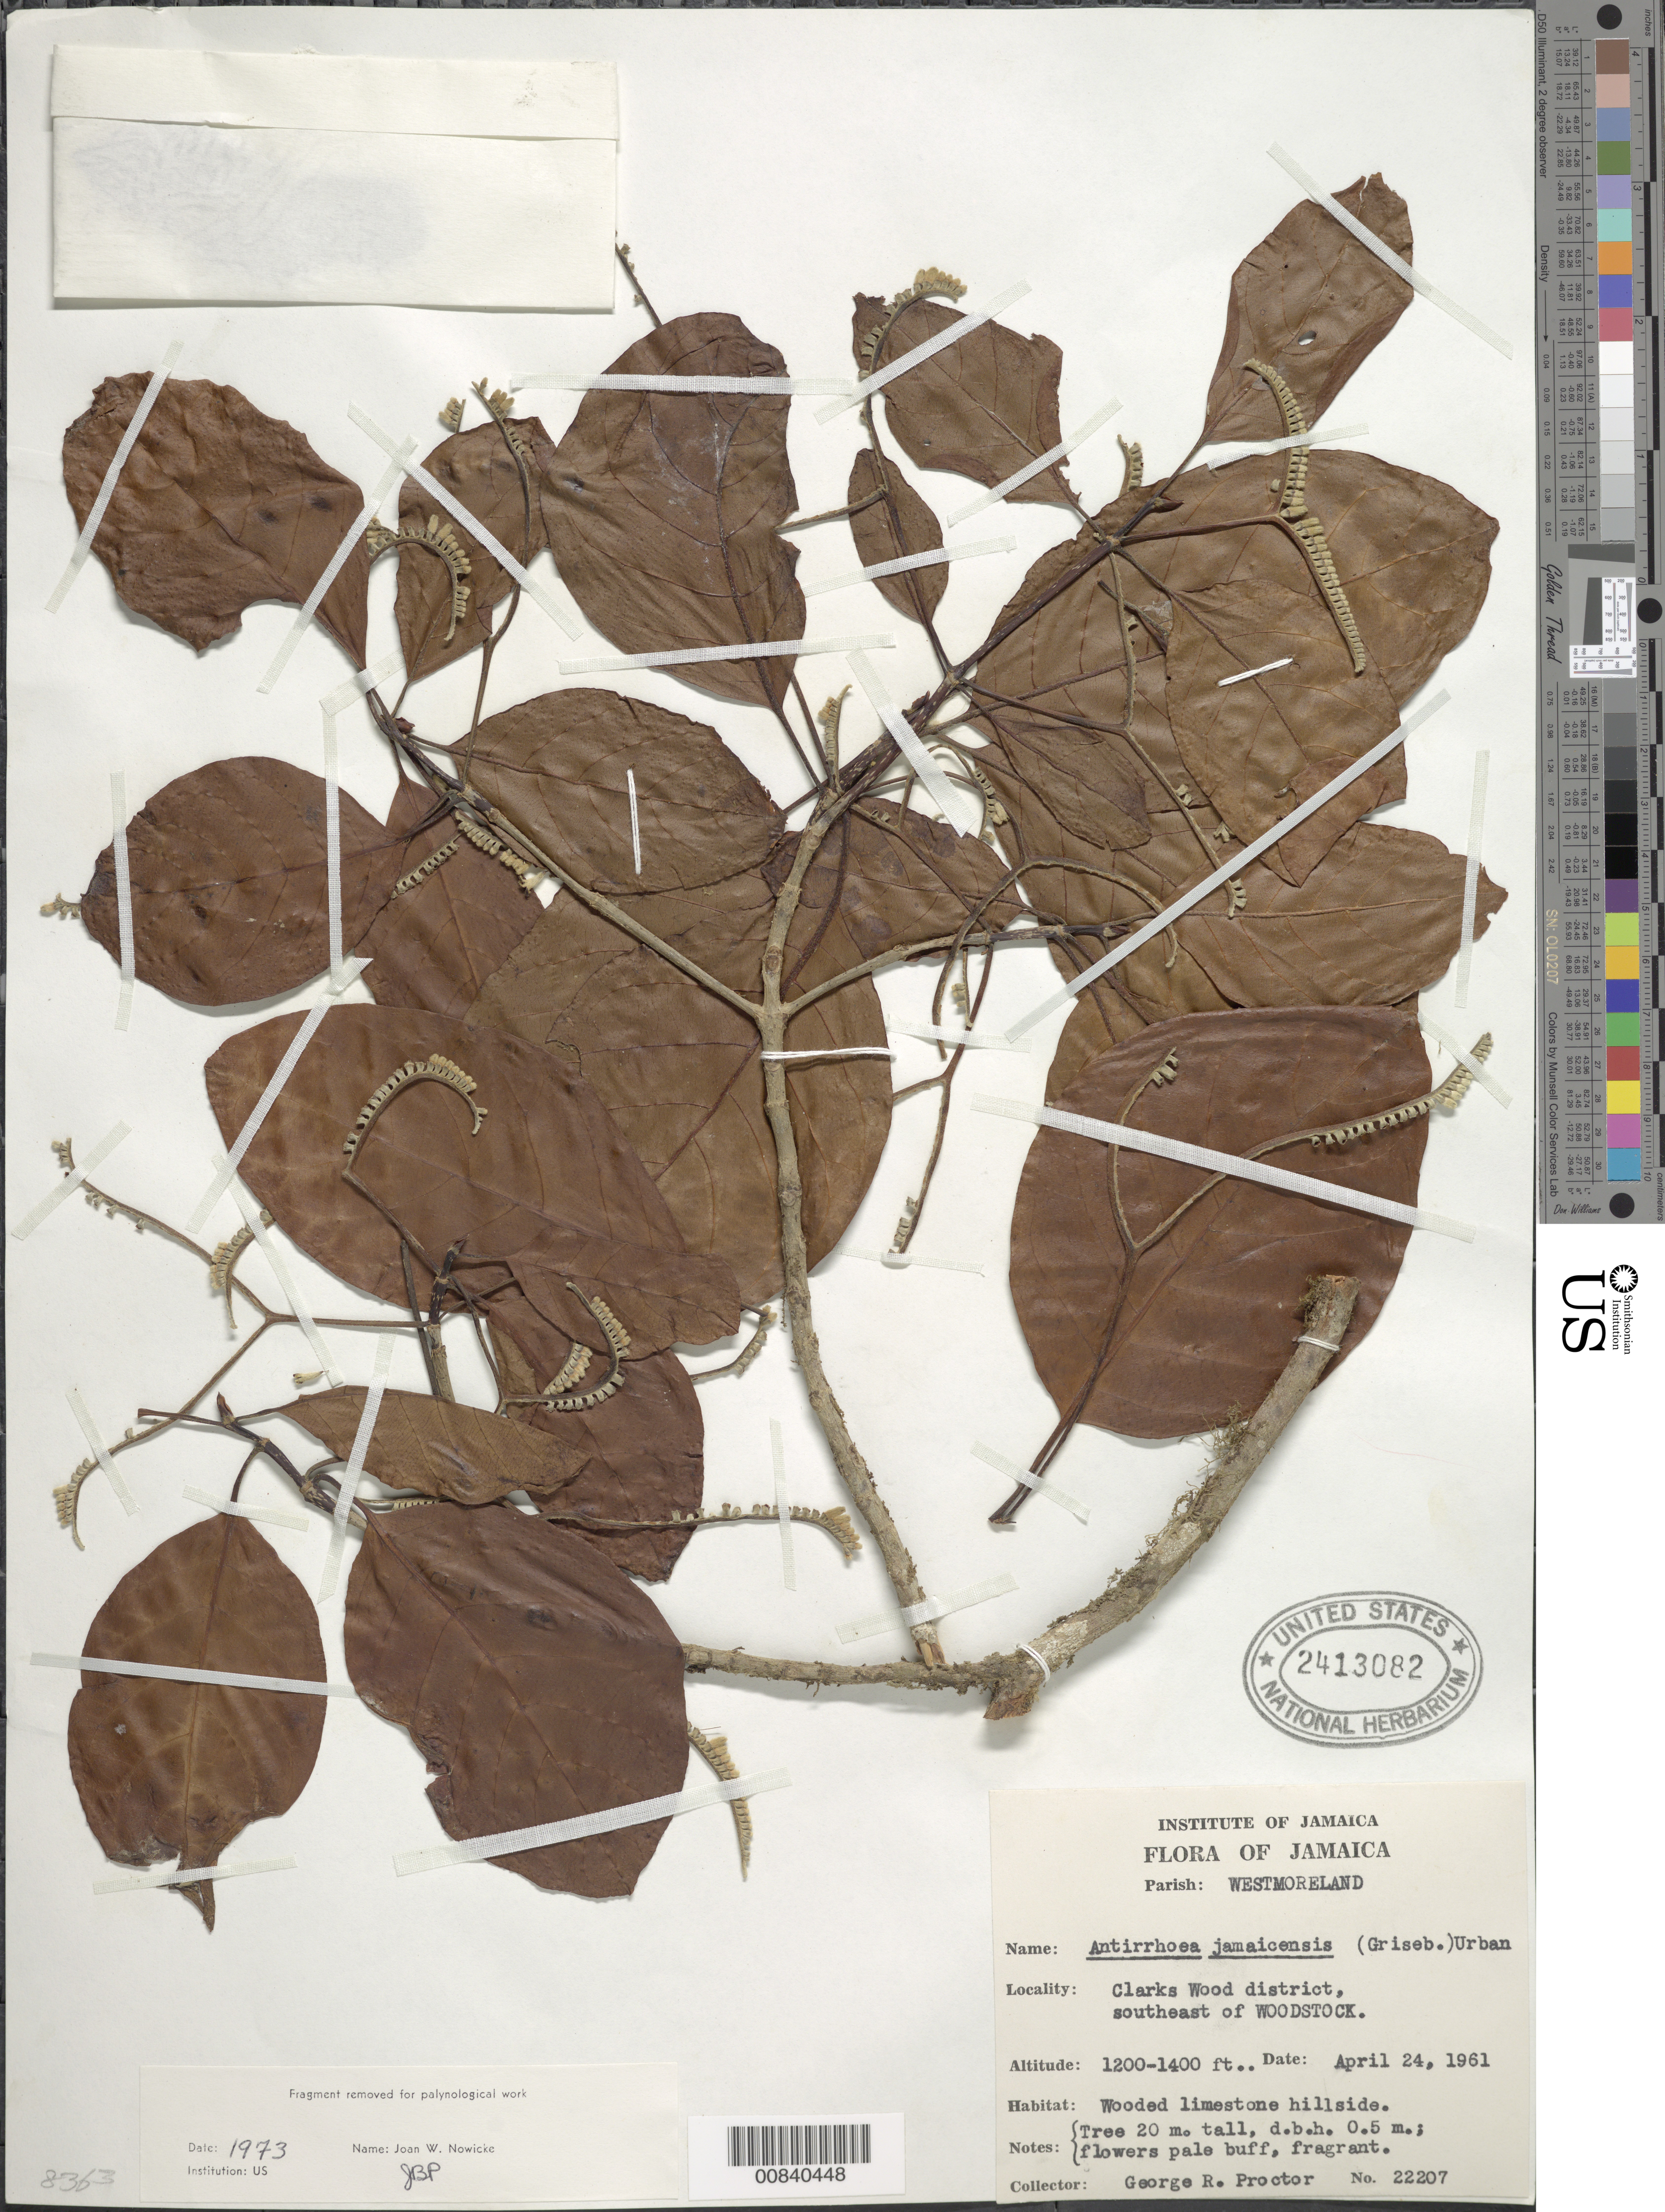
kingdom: Plantae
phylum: Tracheophyta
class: Magnoliopsida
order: Gentianales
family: Rubiaceae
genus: Stenostomum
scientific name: Stenostomum jamaicense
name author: (Urb.) Borhidi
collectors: G. R. Proctor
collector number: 22207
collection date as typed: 24 Apr 1961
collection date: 1961-04-24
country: Jamaica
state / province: Westmoreland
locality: Clarks Wood district. Southeast of Woodstock.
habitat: Woodes limestone hillside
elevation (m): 366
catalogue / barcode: US 2413082